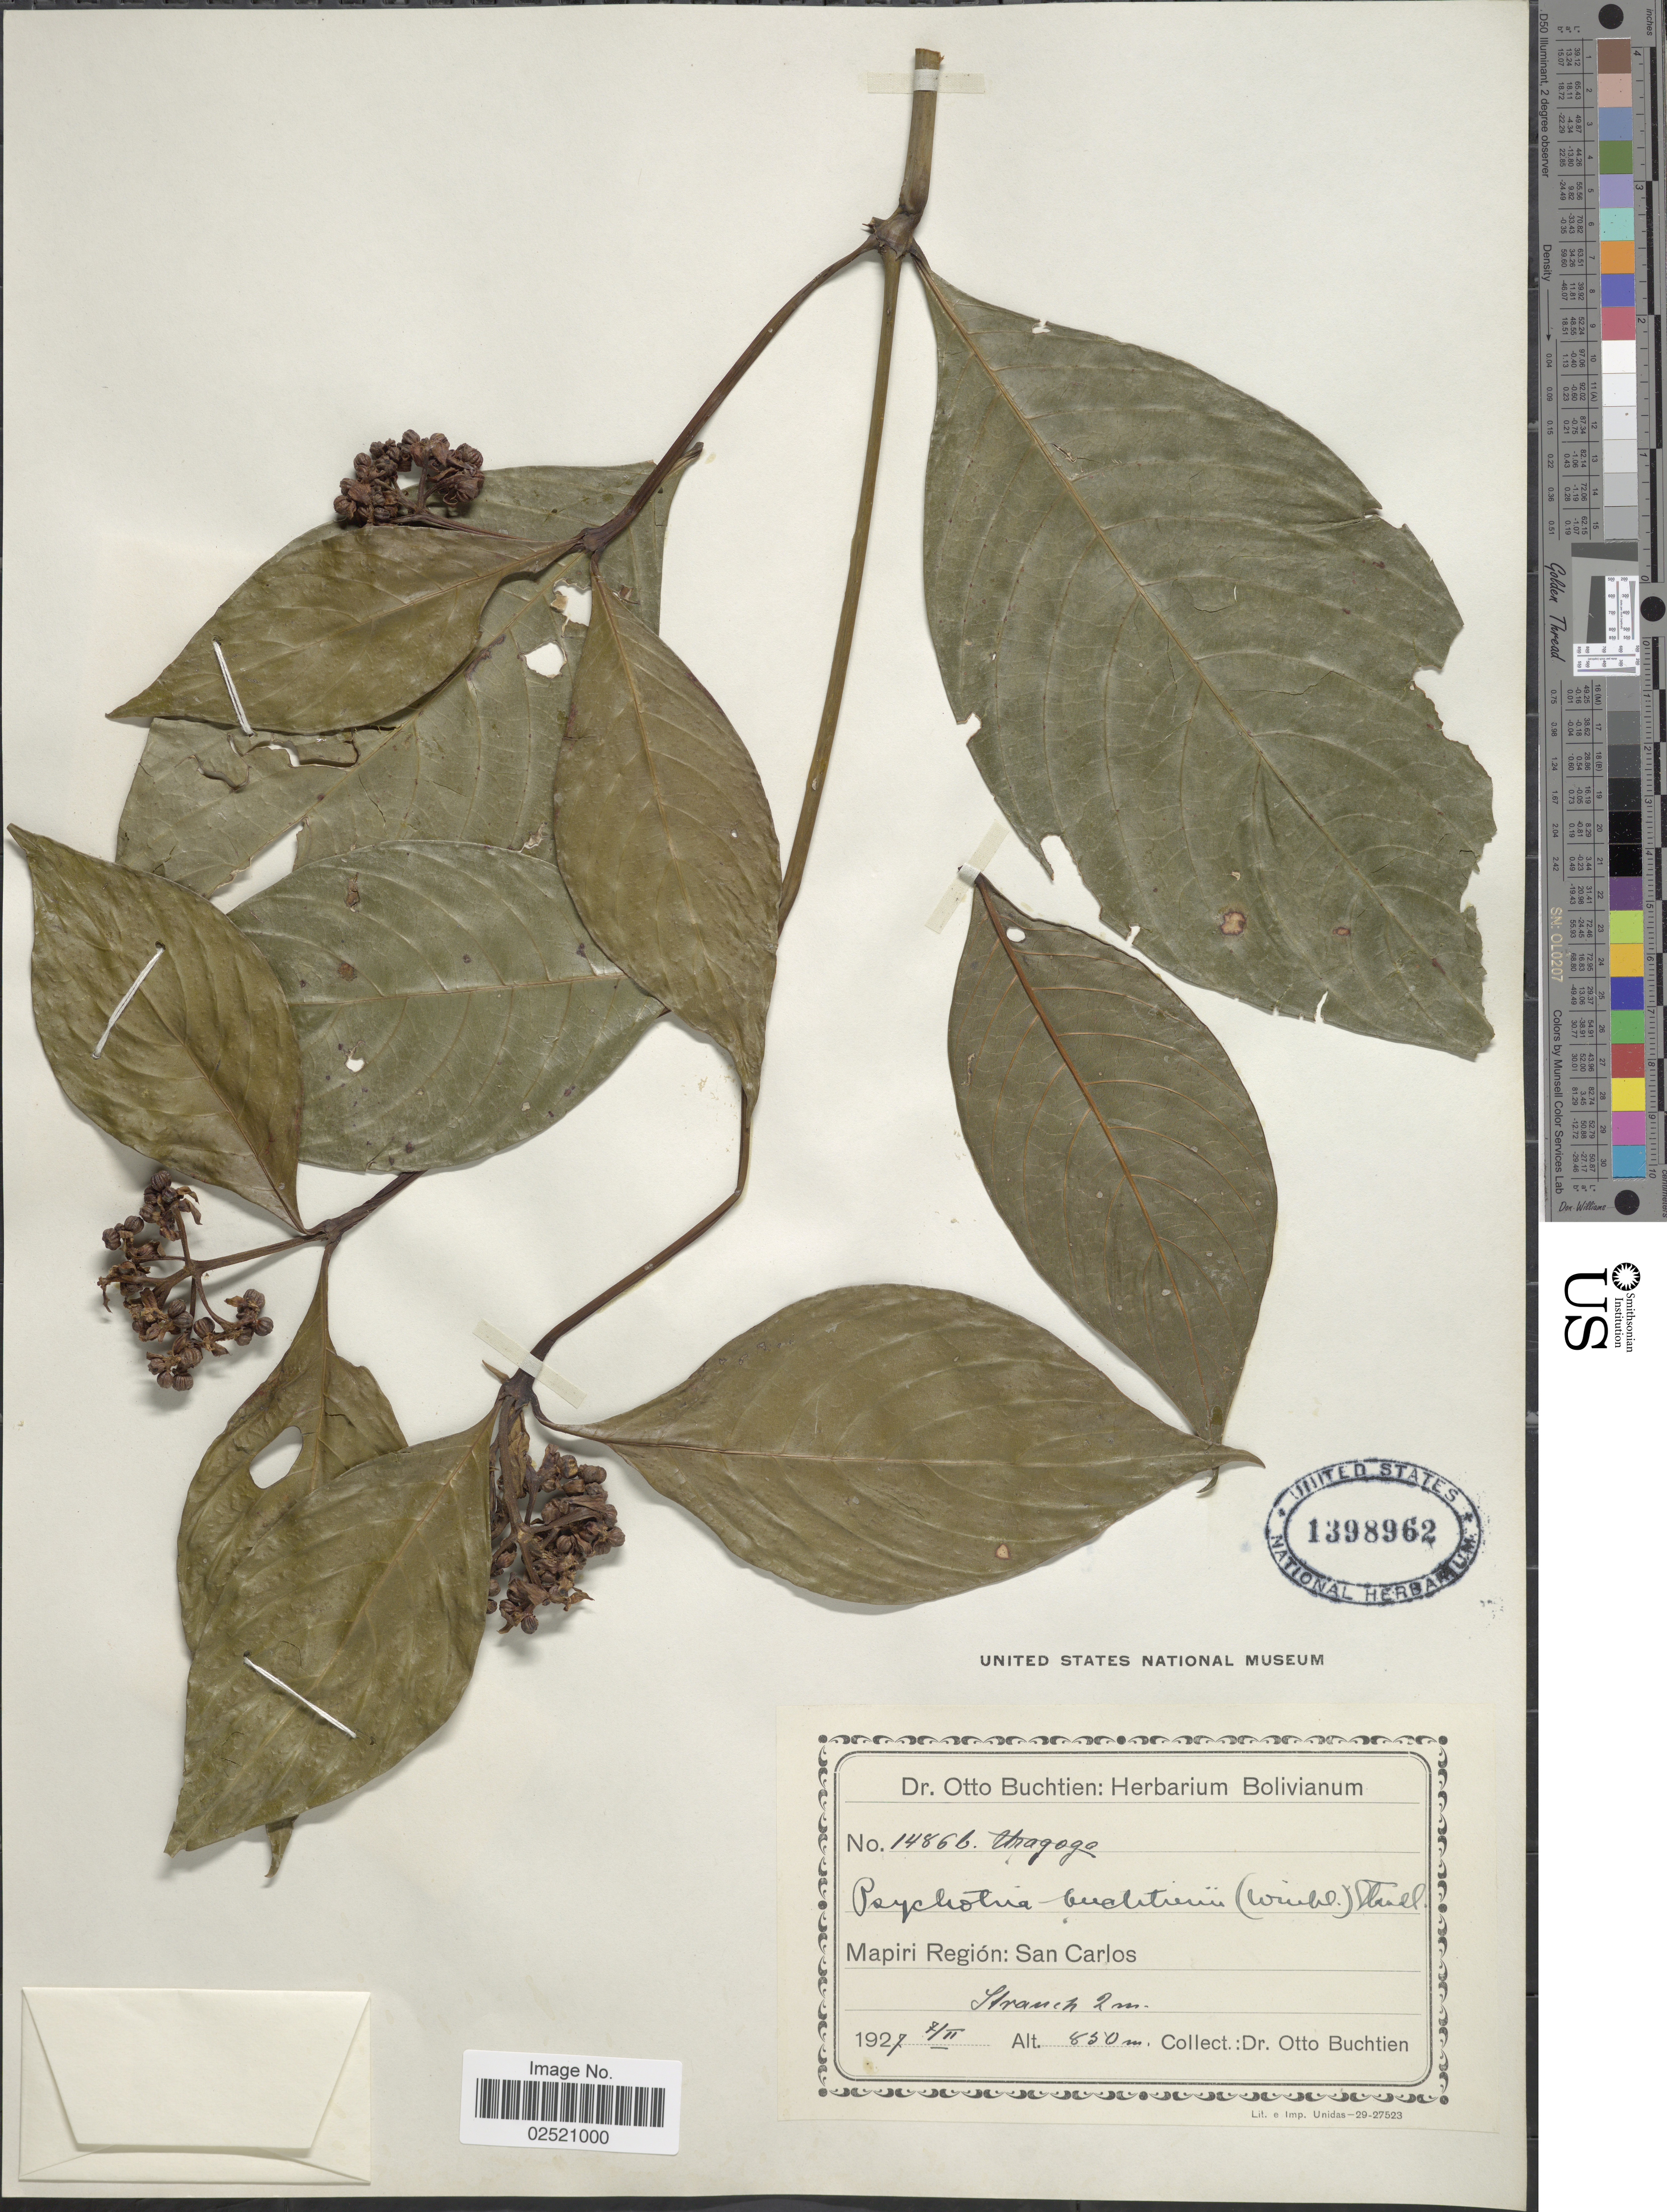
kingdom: Plantae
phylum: Tracheophyta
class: Magnoliopsida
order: Gentianales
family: Rubiaceae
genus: Psychotria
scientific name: Psychotria buchtienii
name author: (H.J.P. Winkl.) Standl.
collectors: O. Buchtien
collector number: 1486b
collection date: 1927-02-07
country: Bolivia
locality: Mapiri Region: San Carlos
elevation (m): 850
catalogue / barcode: US 1398962